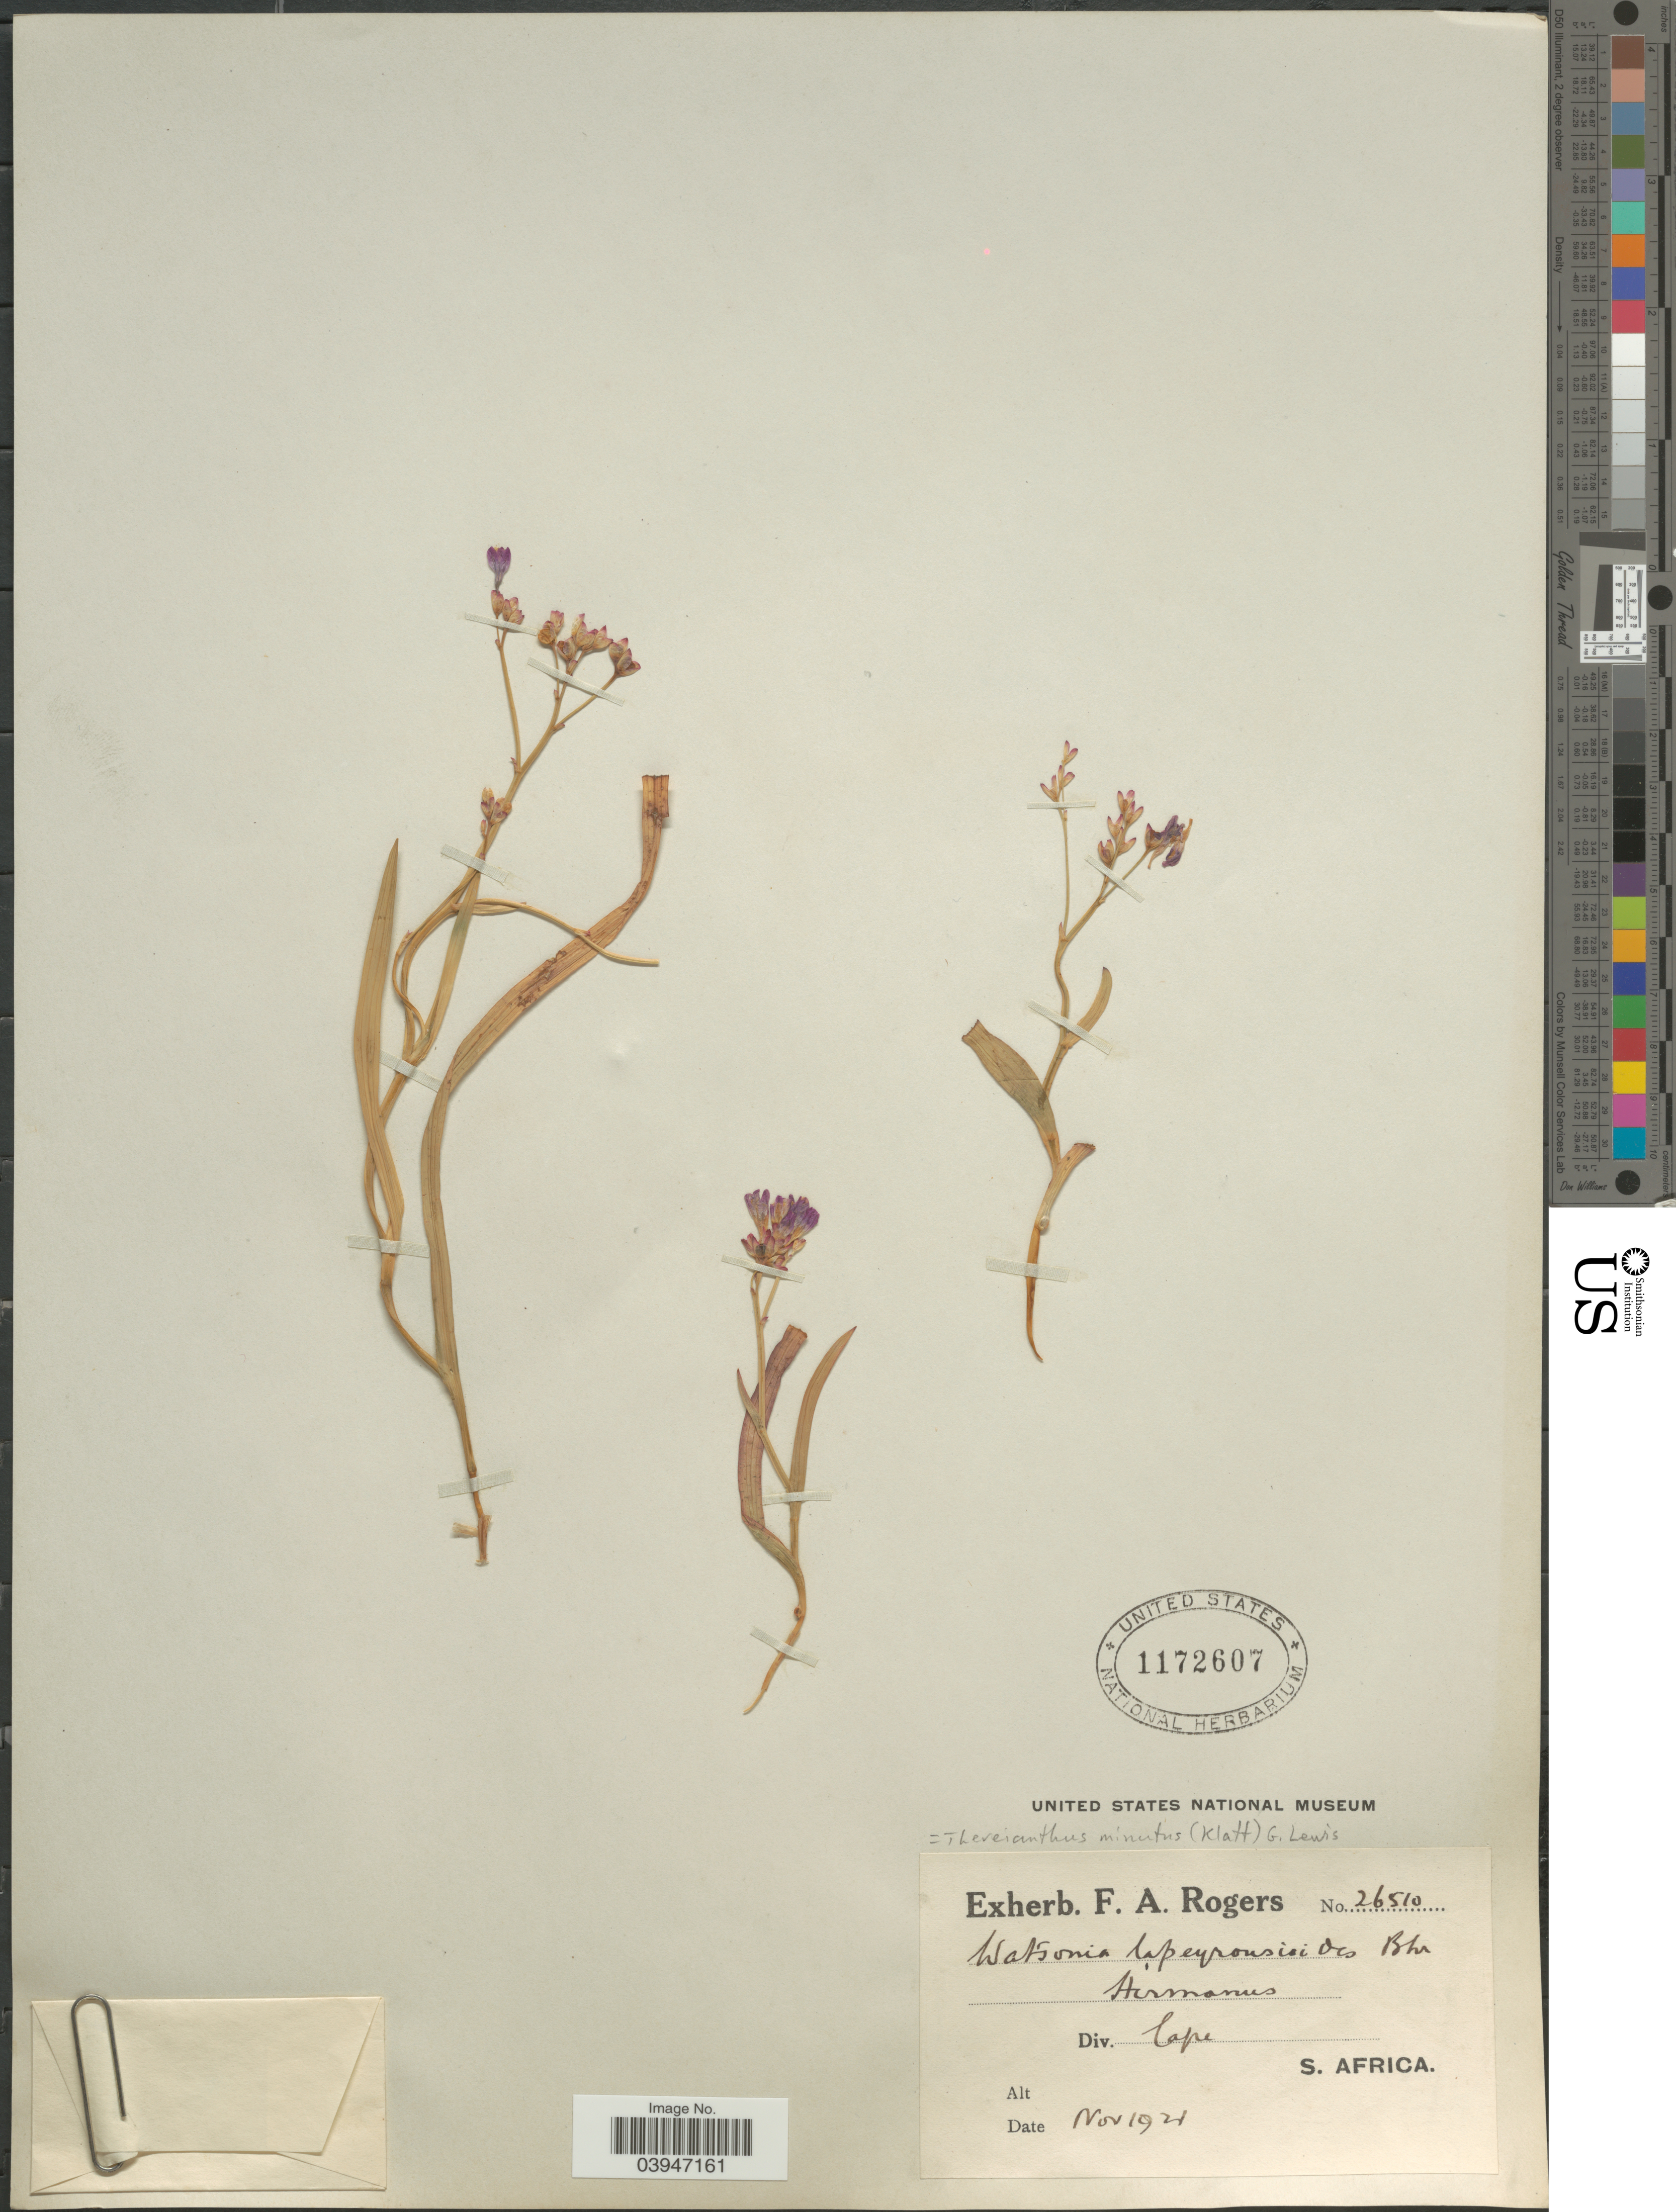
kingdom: Plantae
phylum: Tracheophyta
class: Liliopsida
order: Asparagales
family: Iridaceae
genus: Thereianthus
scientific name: Thereianthus minutus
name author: (Klatt) G.J. Lewis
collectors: ex herb. F. A. Rogers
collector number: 26510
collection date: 1921-11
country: South Africa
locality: Div. Cape. S. Africa.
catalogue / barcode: US 1172607